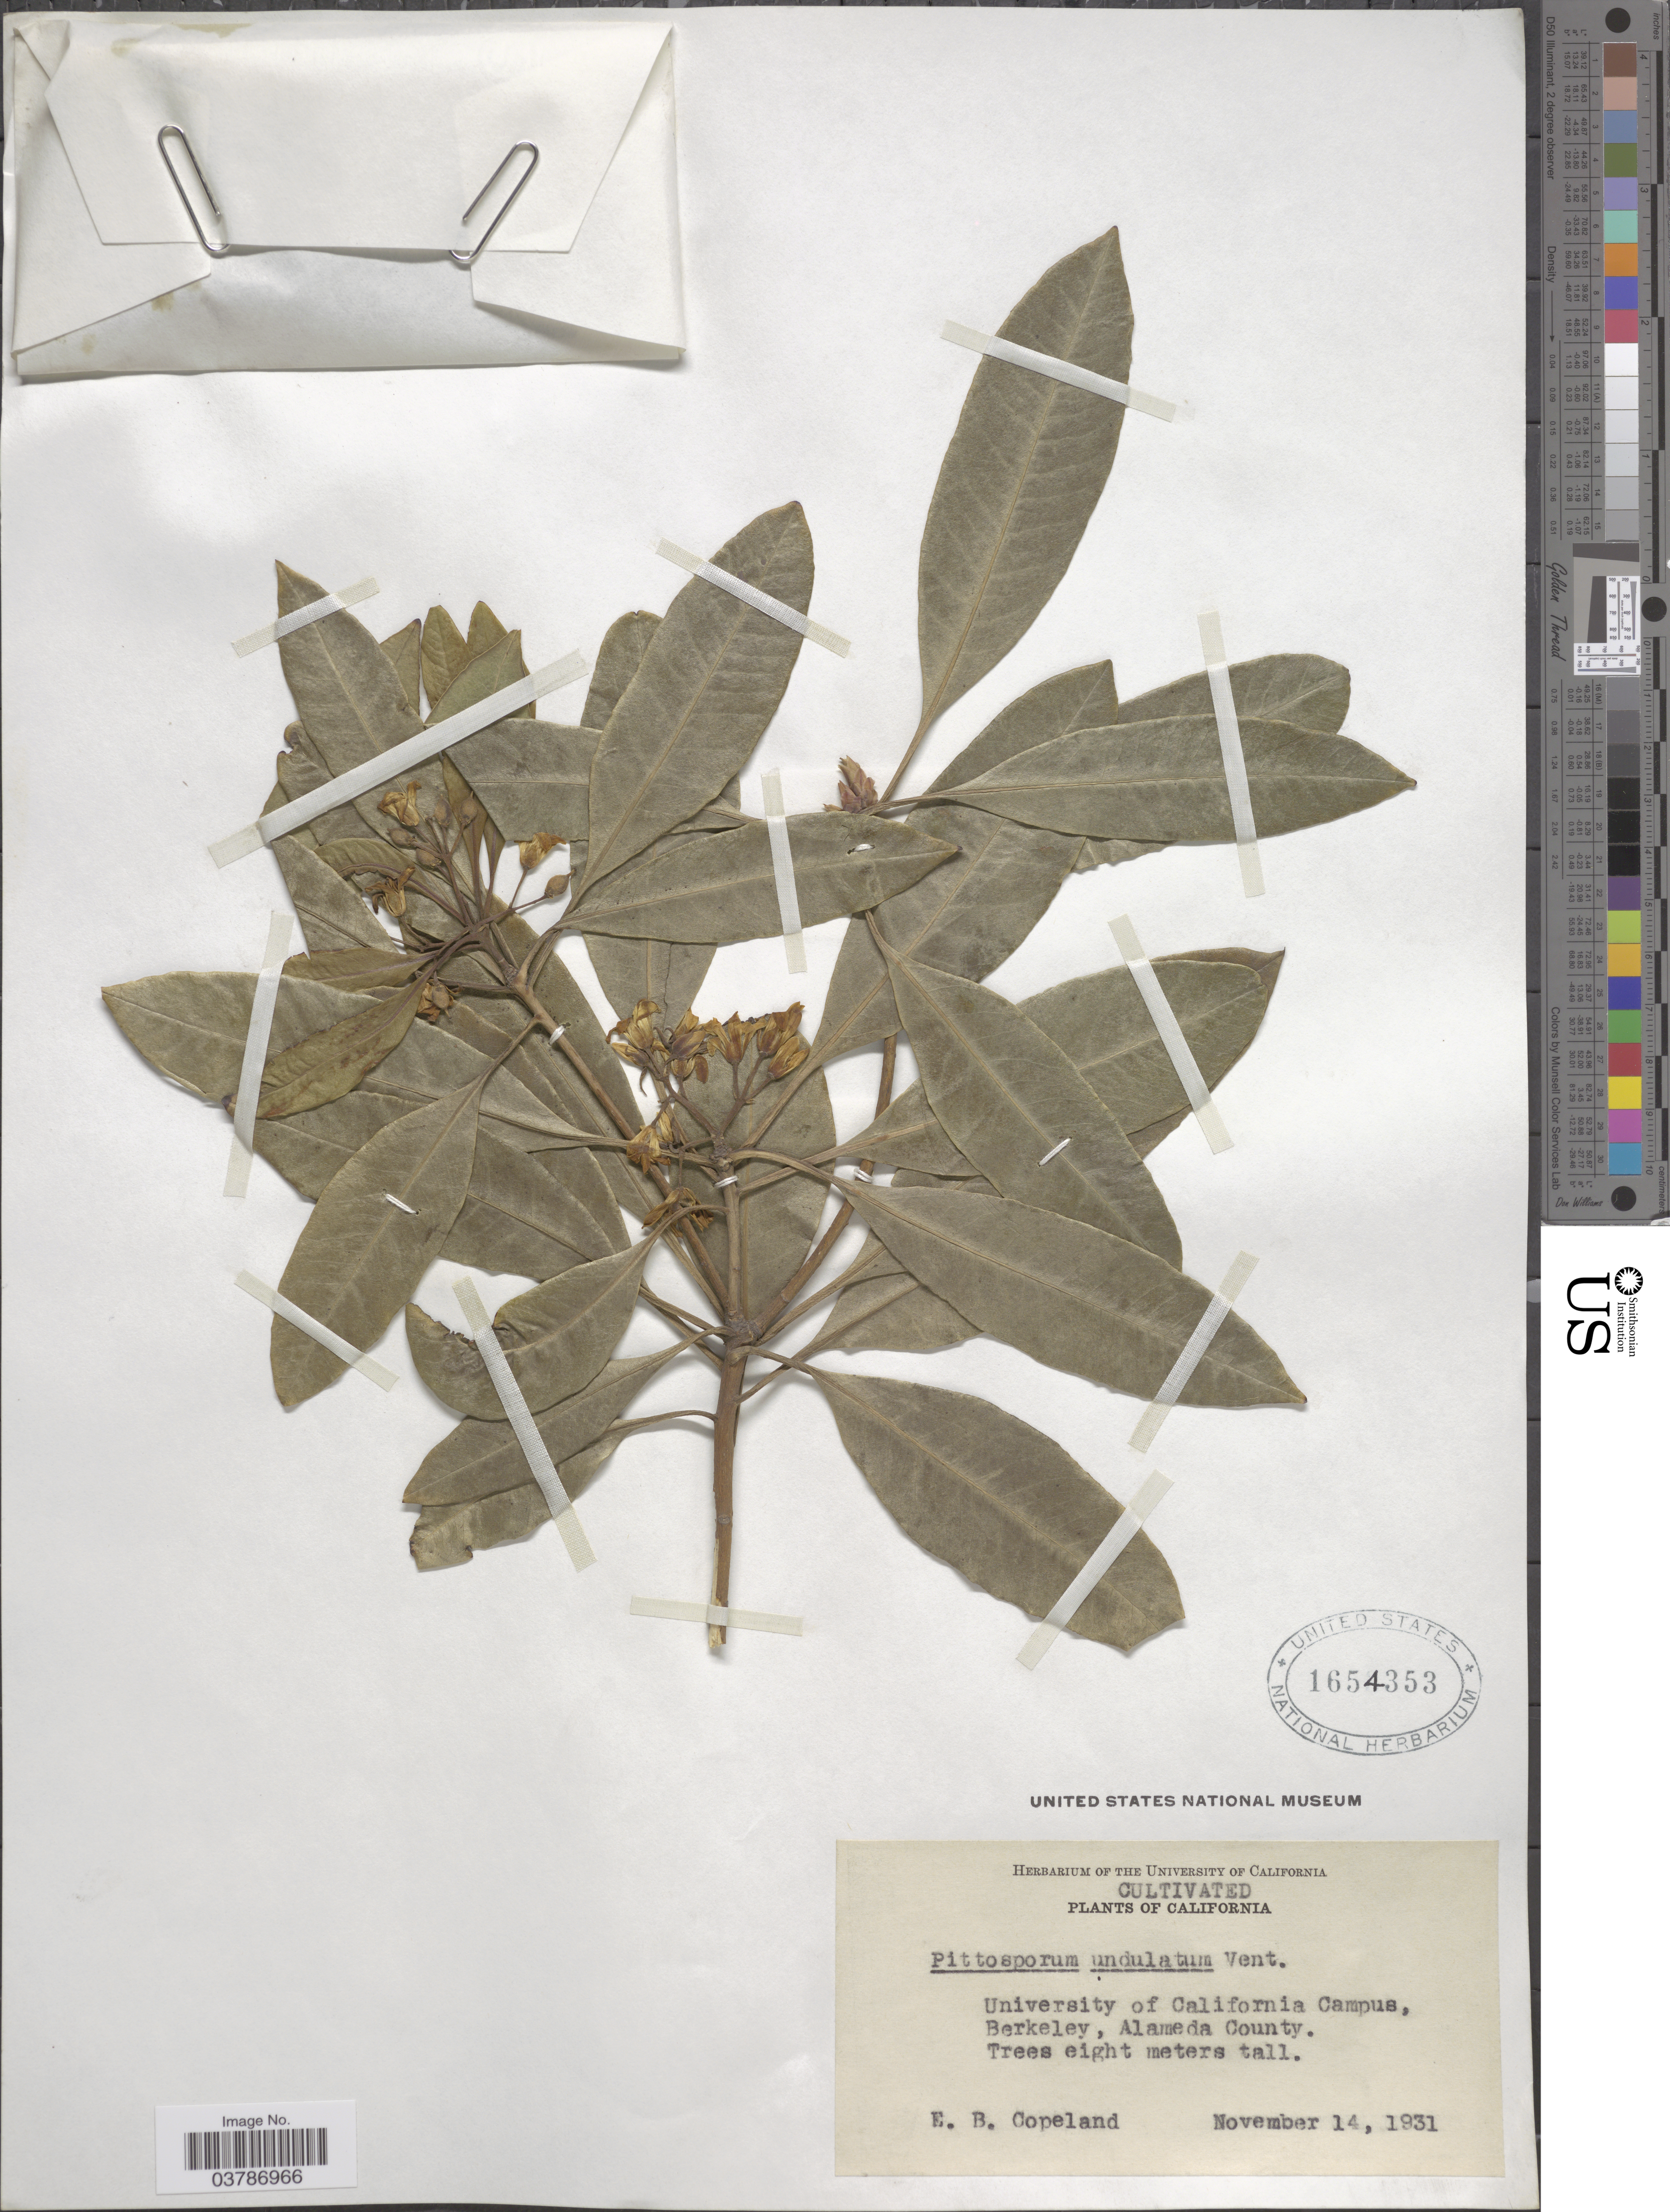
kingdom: Plantae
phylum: Tracheophyta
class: Magnoliopsida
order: Apiales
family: Pittosporaceae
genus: Pittosporum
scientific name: Pittosporum undulatum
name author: Vent.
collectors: E. B. Copeland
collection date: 1931-11-14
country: United States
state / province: California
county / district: Alameda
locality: University of California Campus, Berkeley, Alameda County.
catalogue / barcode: US 1654353